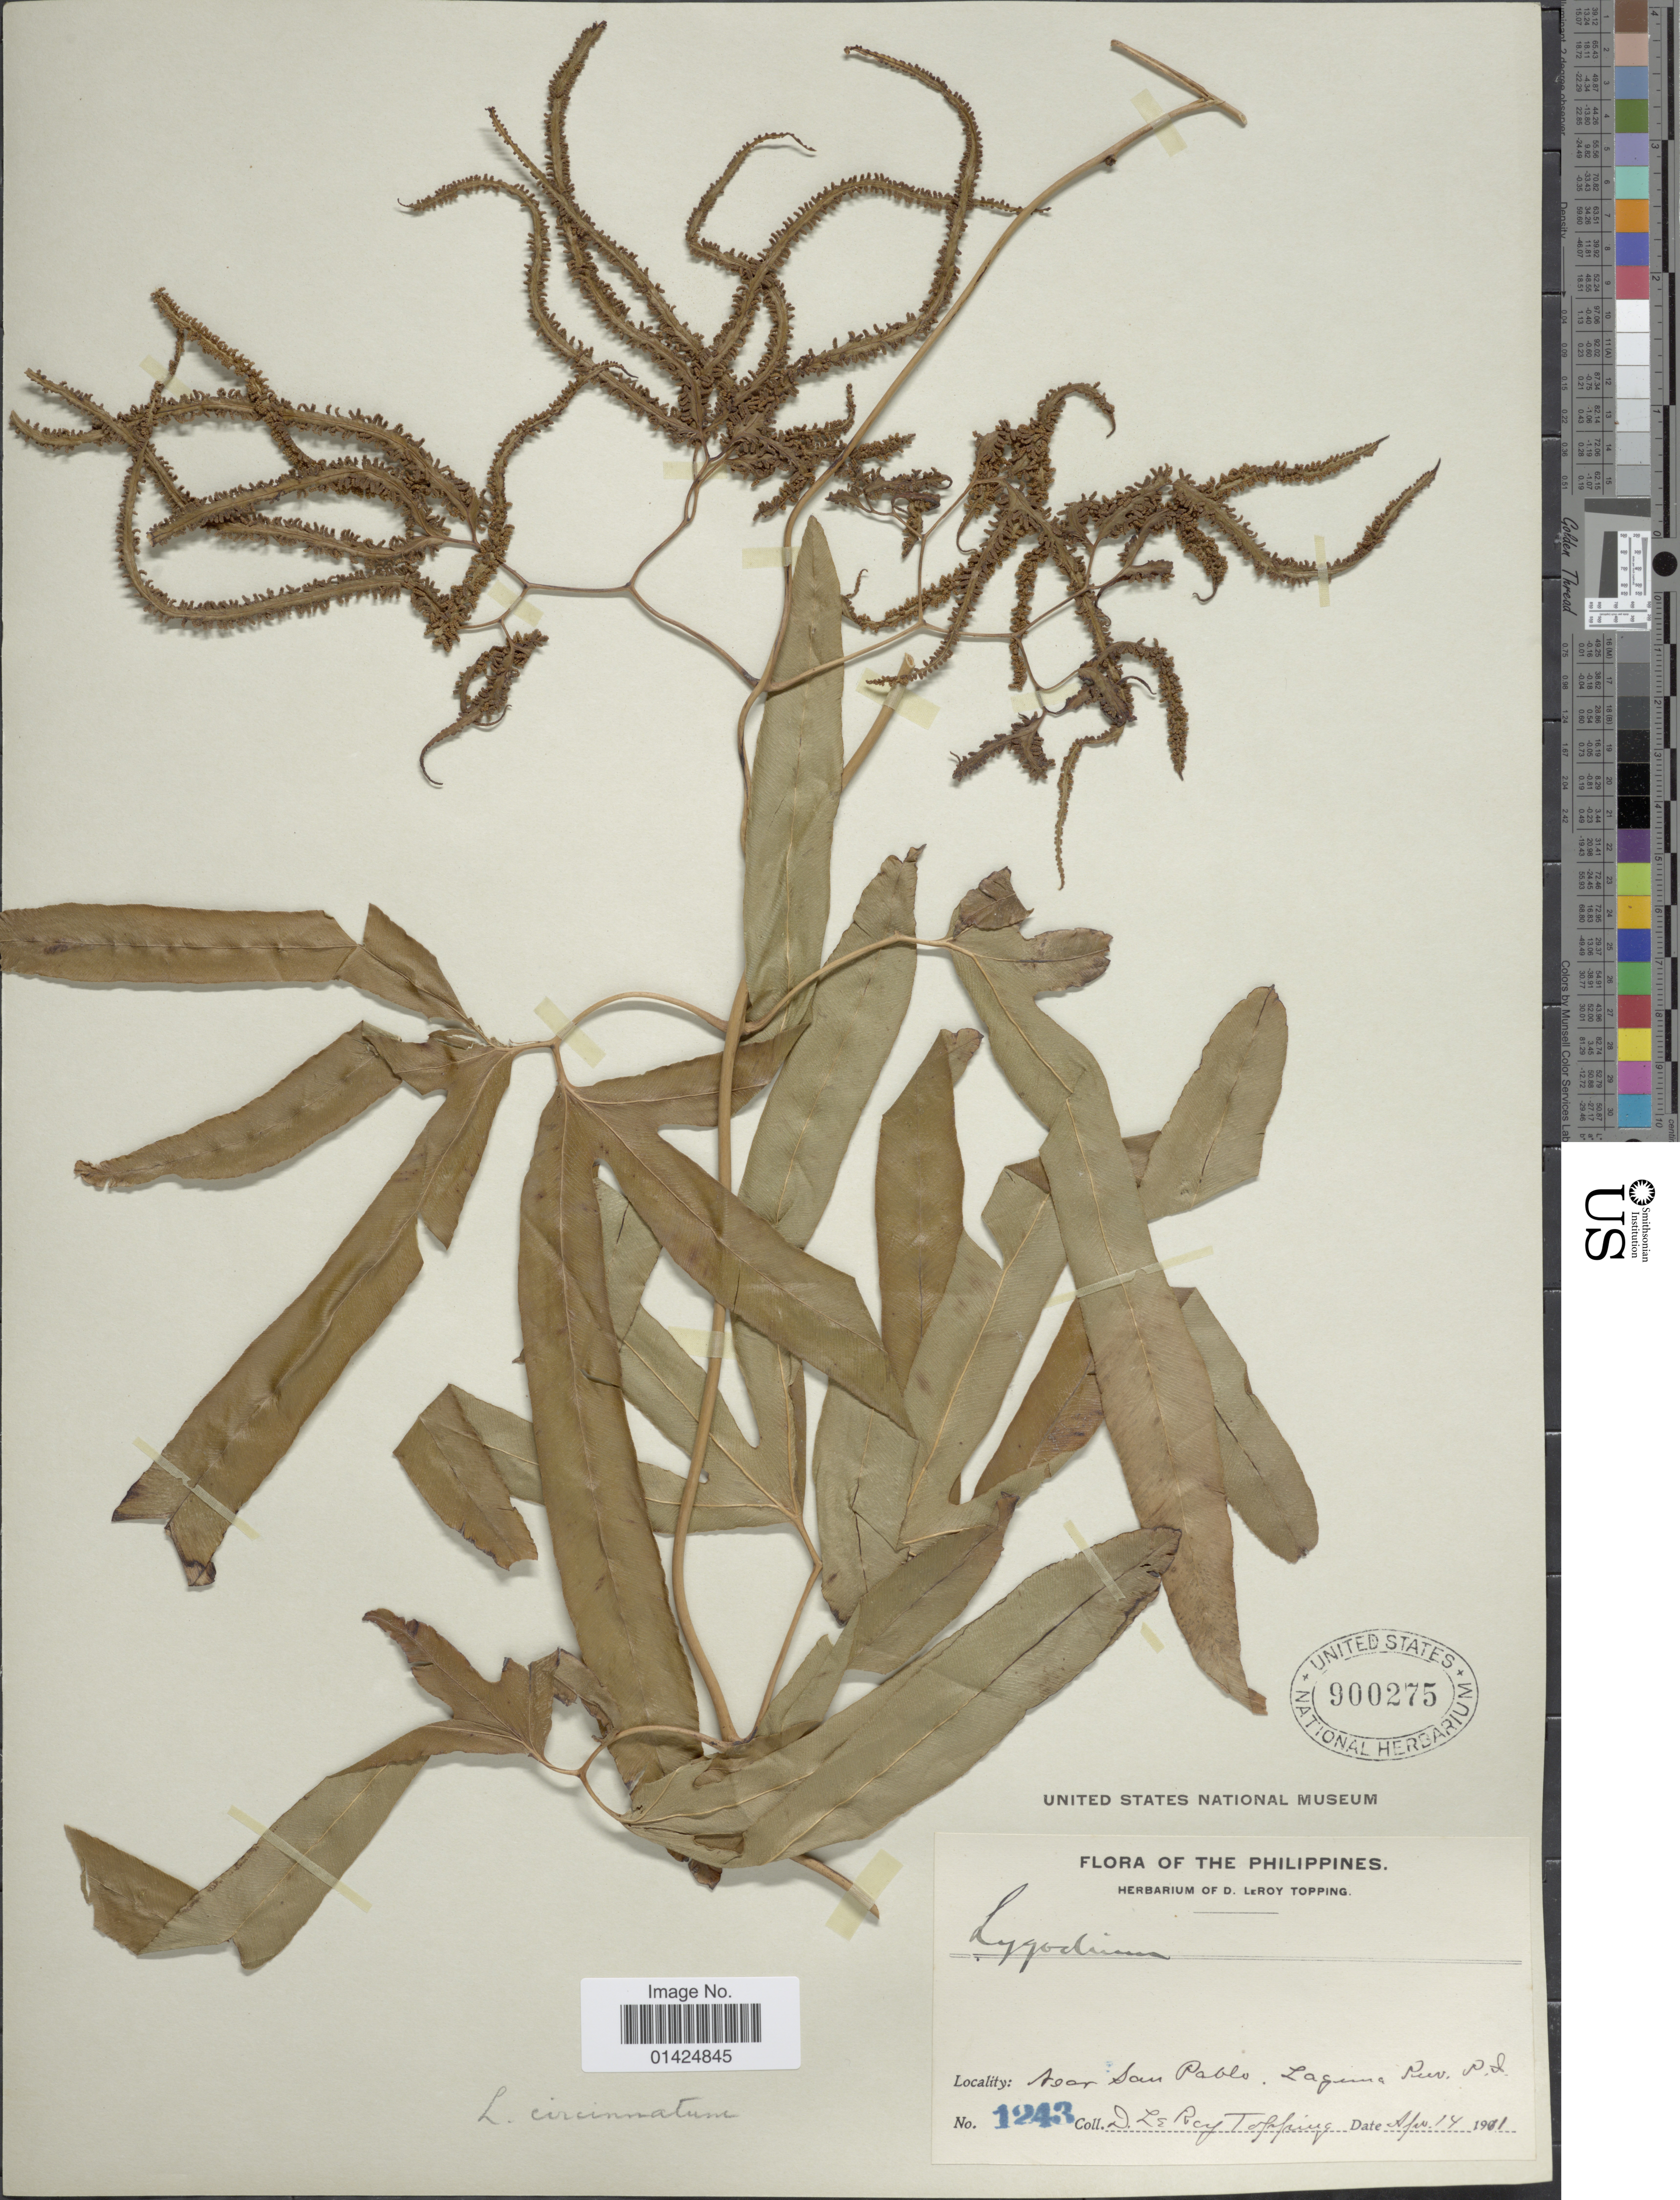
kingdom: Plantae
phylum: Tracheophyta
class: Polypodiopsida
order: Schizaeales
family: Lygodiaceae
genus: Lygodium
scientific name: Lygodium circinnatum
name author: (Burm. f.) Sw.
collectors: D. L. Topping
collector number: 1243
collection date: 1911-04-14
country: Philippines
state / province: Calabarzon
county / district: Laguna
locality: Near San Pablo, Laguna Prov. P.I.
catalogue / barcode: US 900275